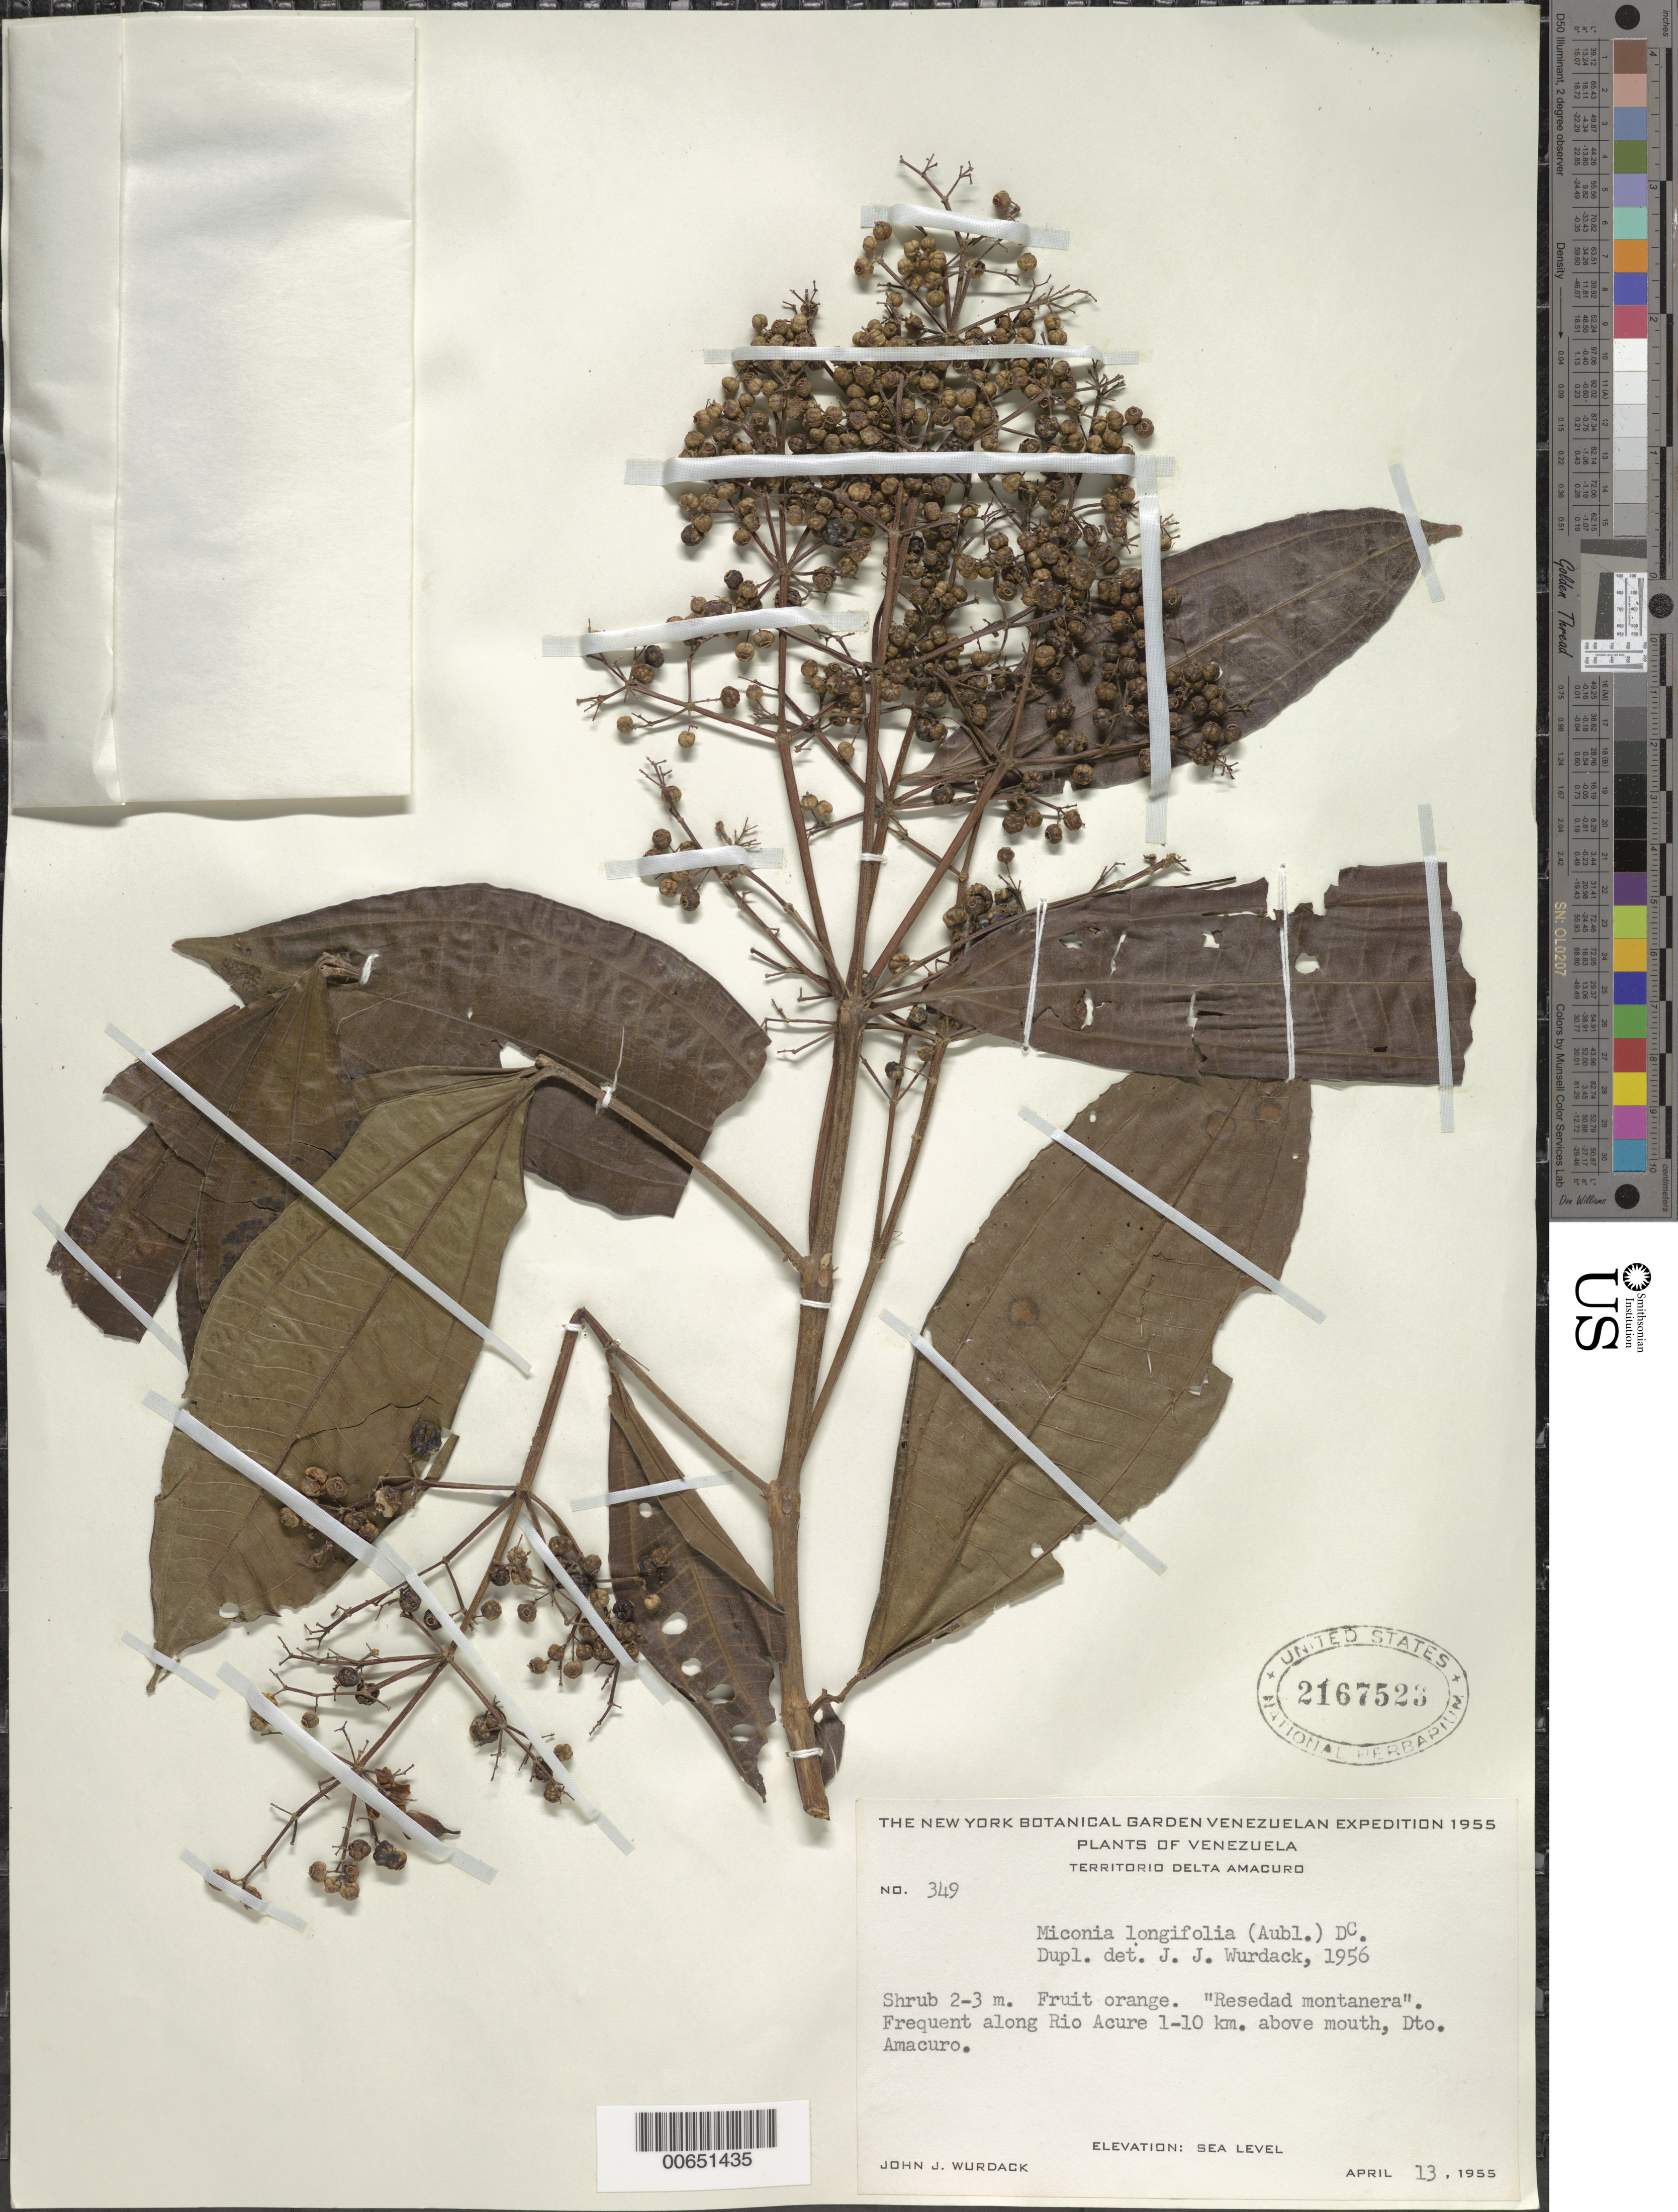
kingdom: Plantae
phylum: Tracheophyta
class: Magnoliopsida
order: Myrtales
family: Melastomataceae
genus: Miconia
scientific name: Miconia longifolia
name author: (Aubl.) DC.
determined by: Wurdack, John J., (US), US (UNITED STATES)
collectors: J. J. Wurdack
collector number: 349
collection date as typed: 13-Apr-55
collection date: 1955-04-13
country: Venezuela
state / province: Delta Amacuro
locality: Río Acure, 1-10 km above mouth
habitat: Along Rio Acure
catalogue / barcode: US 2167523